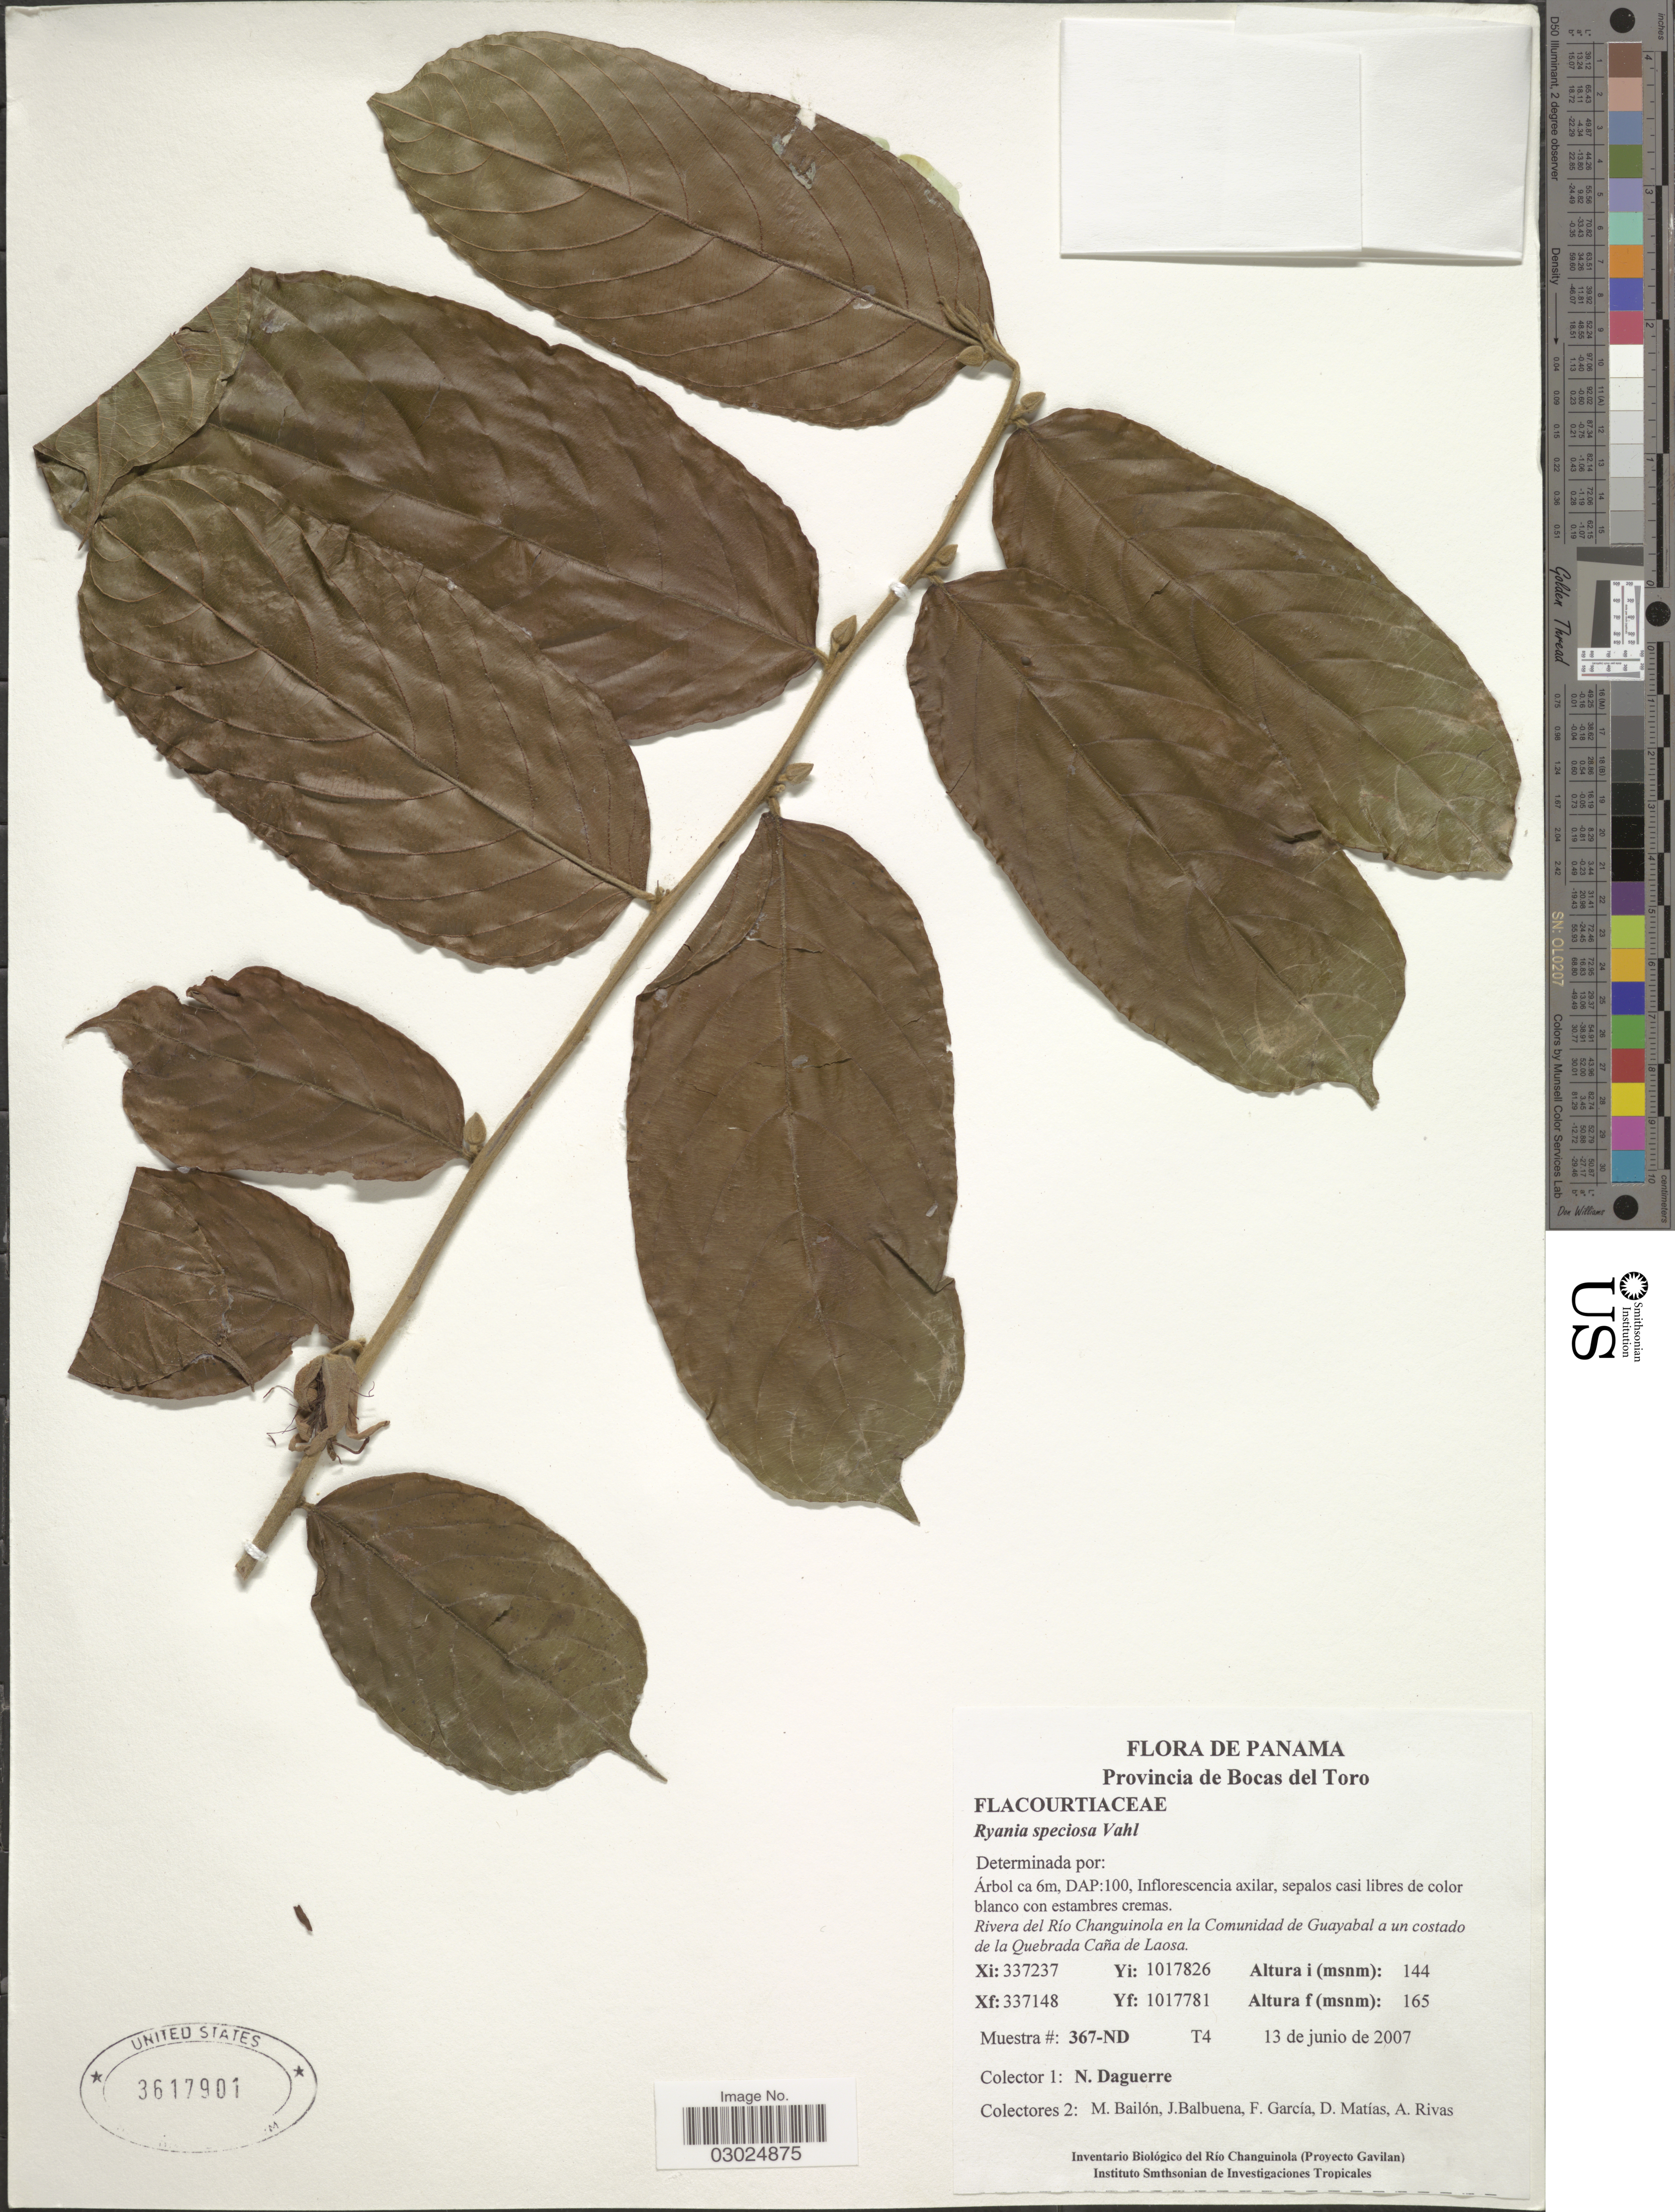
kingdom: Plantae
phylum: Tracheophyta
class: Magnoliopsida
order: Malpighiales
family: Salicaceae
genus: Ryania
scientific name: Ryania speciosa var. panamensis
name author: Monach.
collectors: N. Daguerre, M. Bailón, J. Balbuena, F. Garcia & et al.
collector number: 367-ND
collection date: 2007-06-13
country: Panama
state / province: Bocas del Toro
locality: Provincia de Bocas del Toro. Rivera del Río Changuinola en la Comunidad de Guayabal a un costado de la Quebrada Caña de Laosa.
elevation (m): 144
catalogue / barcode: US 3617901